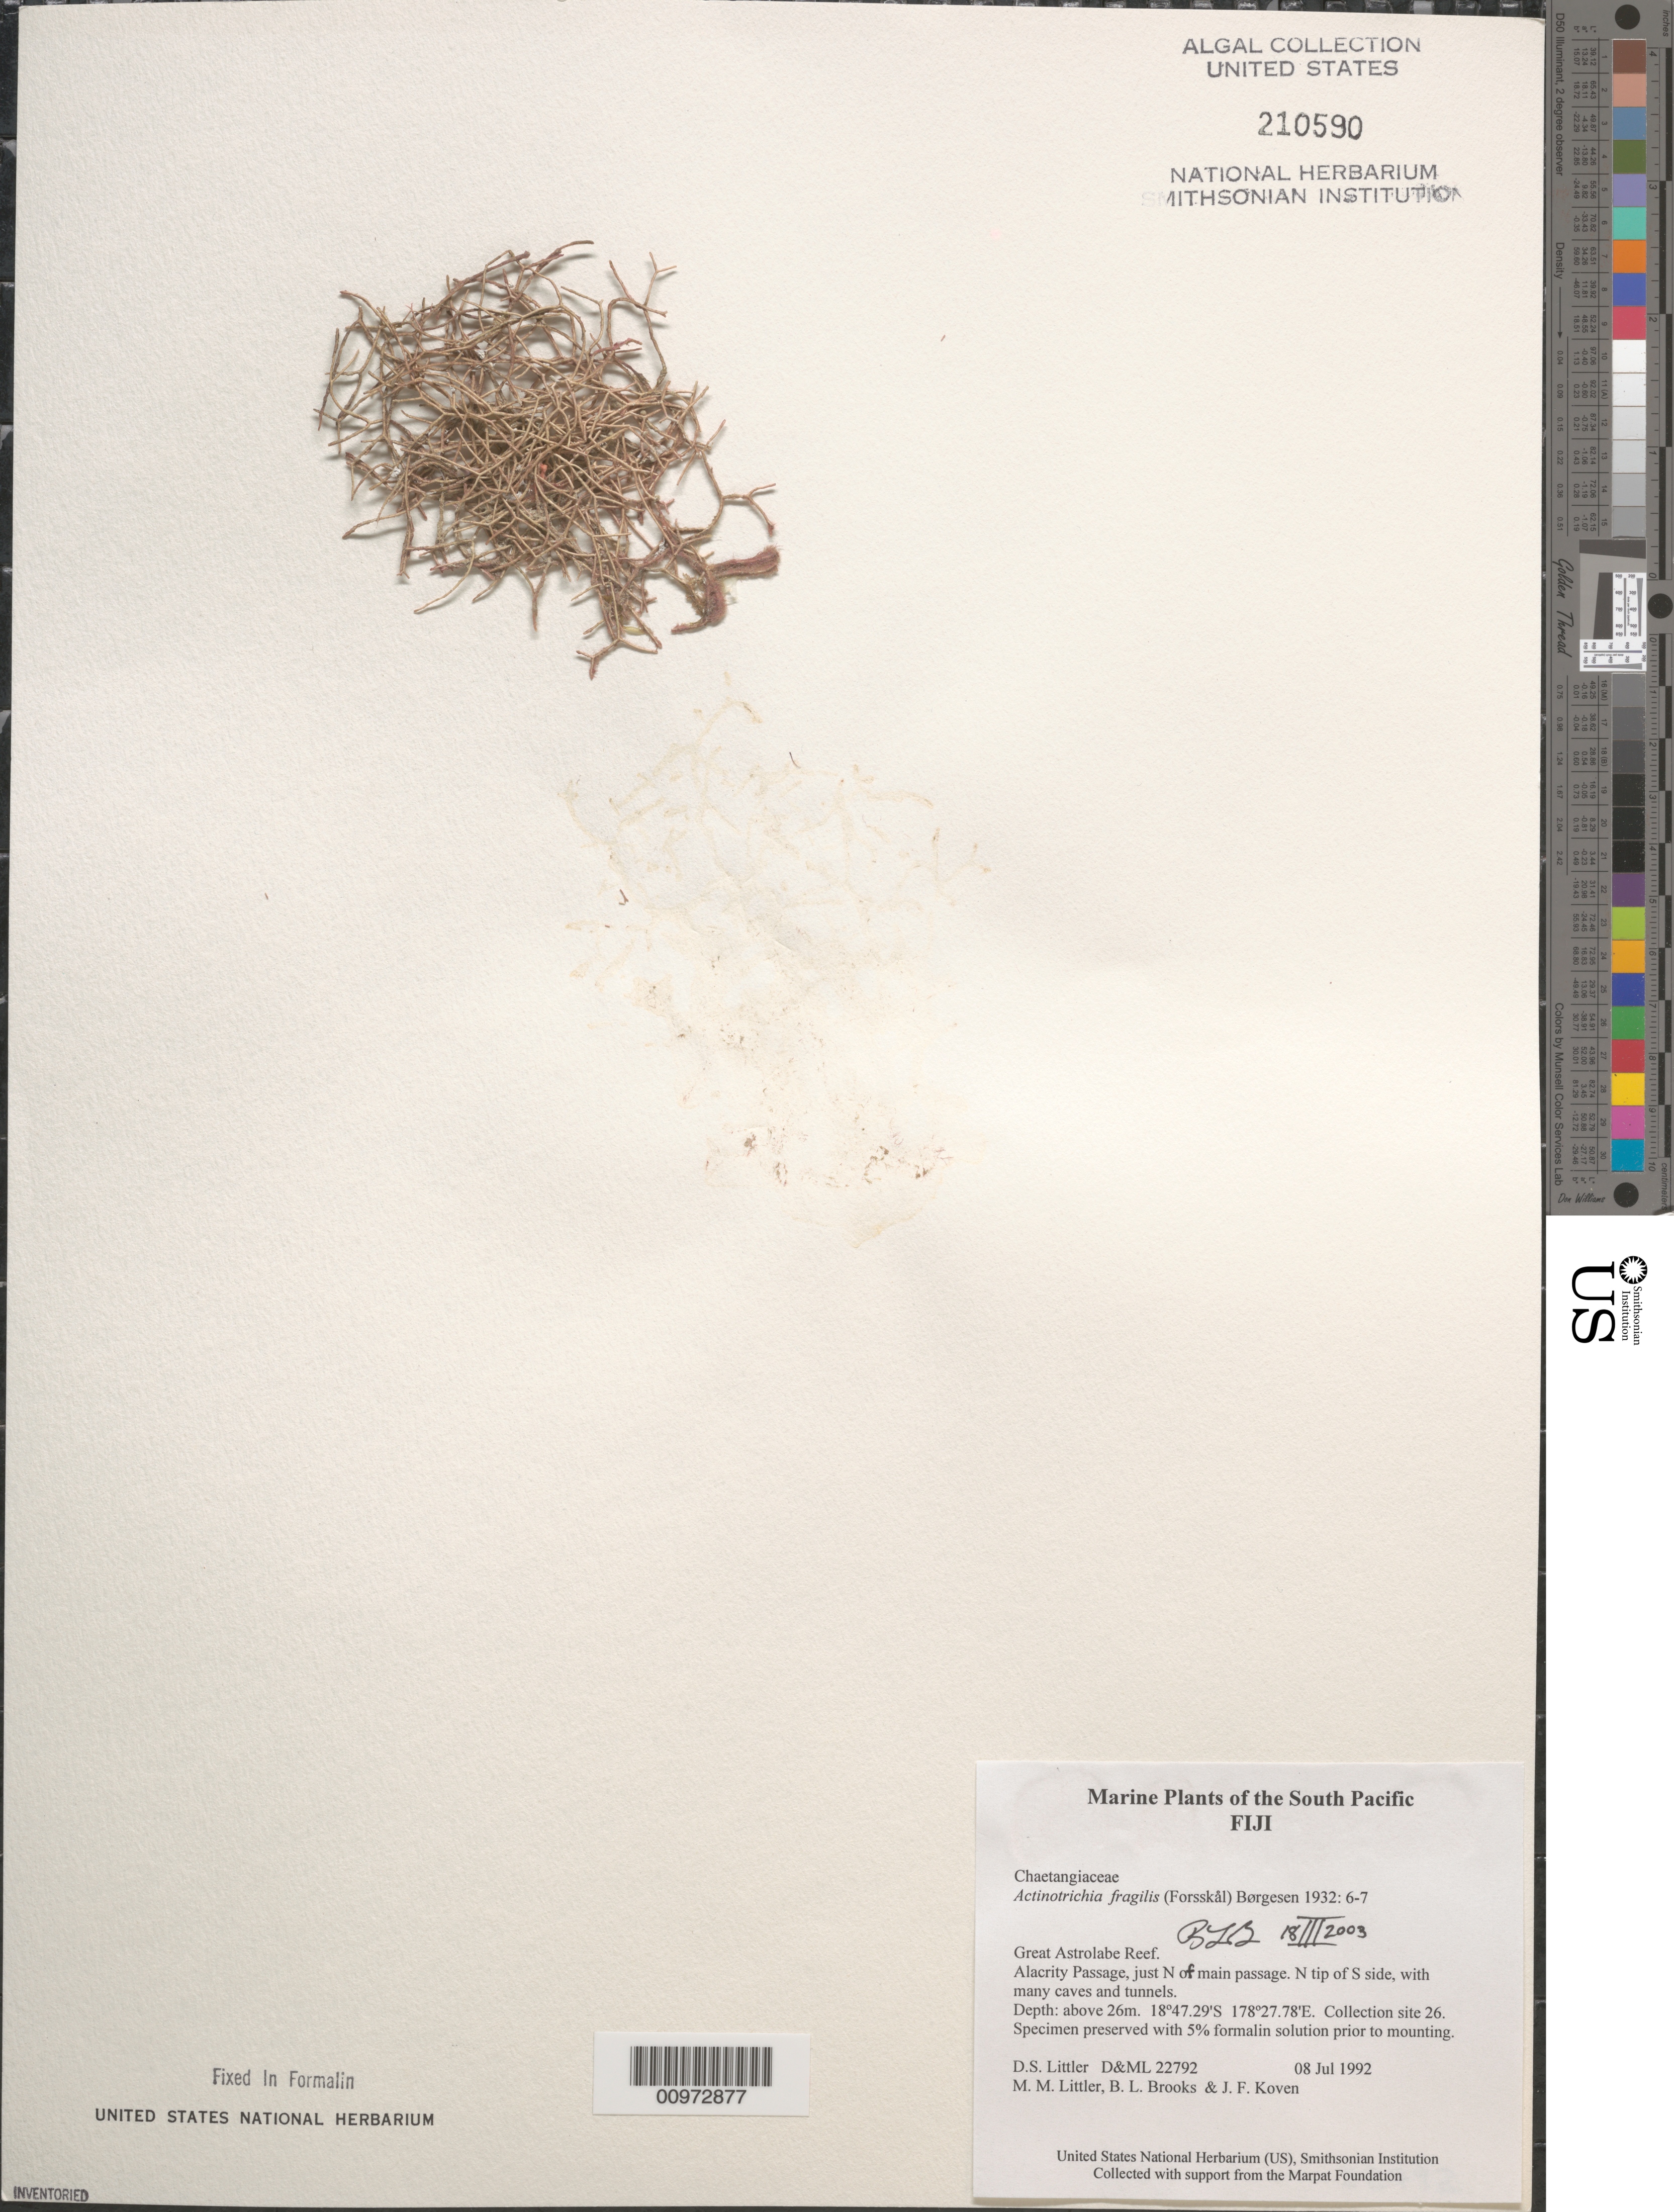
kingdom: Plantae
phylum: Rhodophyta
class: Florideophyceae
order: Nemaliales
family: Galaxauraceae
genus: Actinotrichia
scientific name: Actinotrichia fragilis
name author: (Forssk.) Børgesen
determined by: Brooks, B. L., (BOT), Smithsonian Institution - National Museum of Natural History (UNITED STATES)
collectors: D. S. Littler, M. M. Littler, B. Brooks & J. Koven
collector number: D&ML 22792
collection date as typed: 08 Jul 1992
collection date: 1992-07-08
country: Fiji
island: Great Astrolabe Reef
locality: Great Astrolabe Reef, Alacrity Passage, just north of main passage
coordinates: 18 47.29'S, 178 27.78'E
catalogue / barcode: US 210590